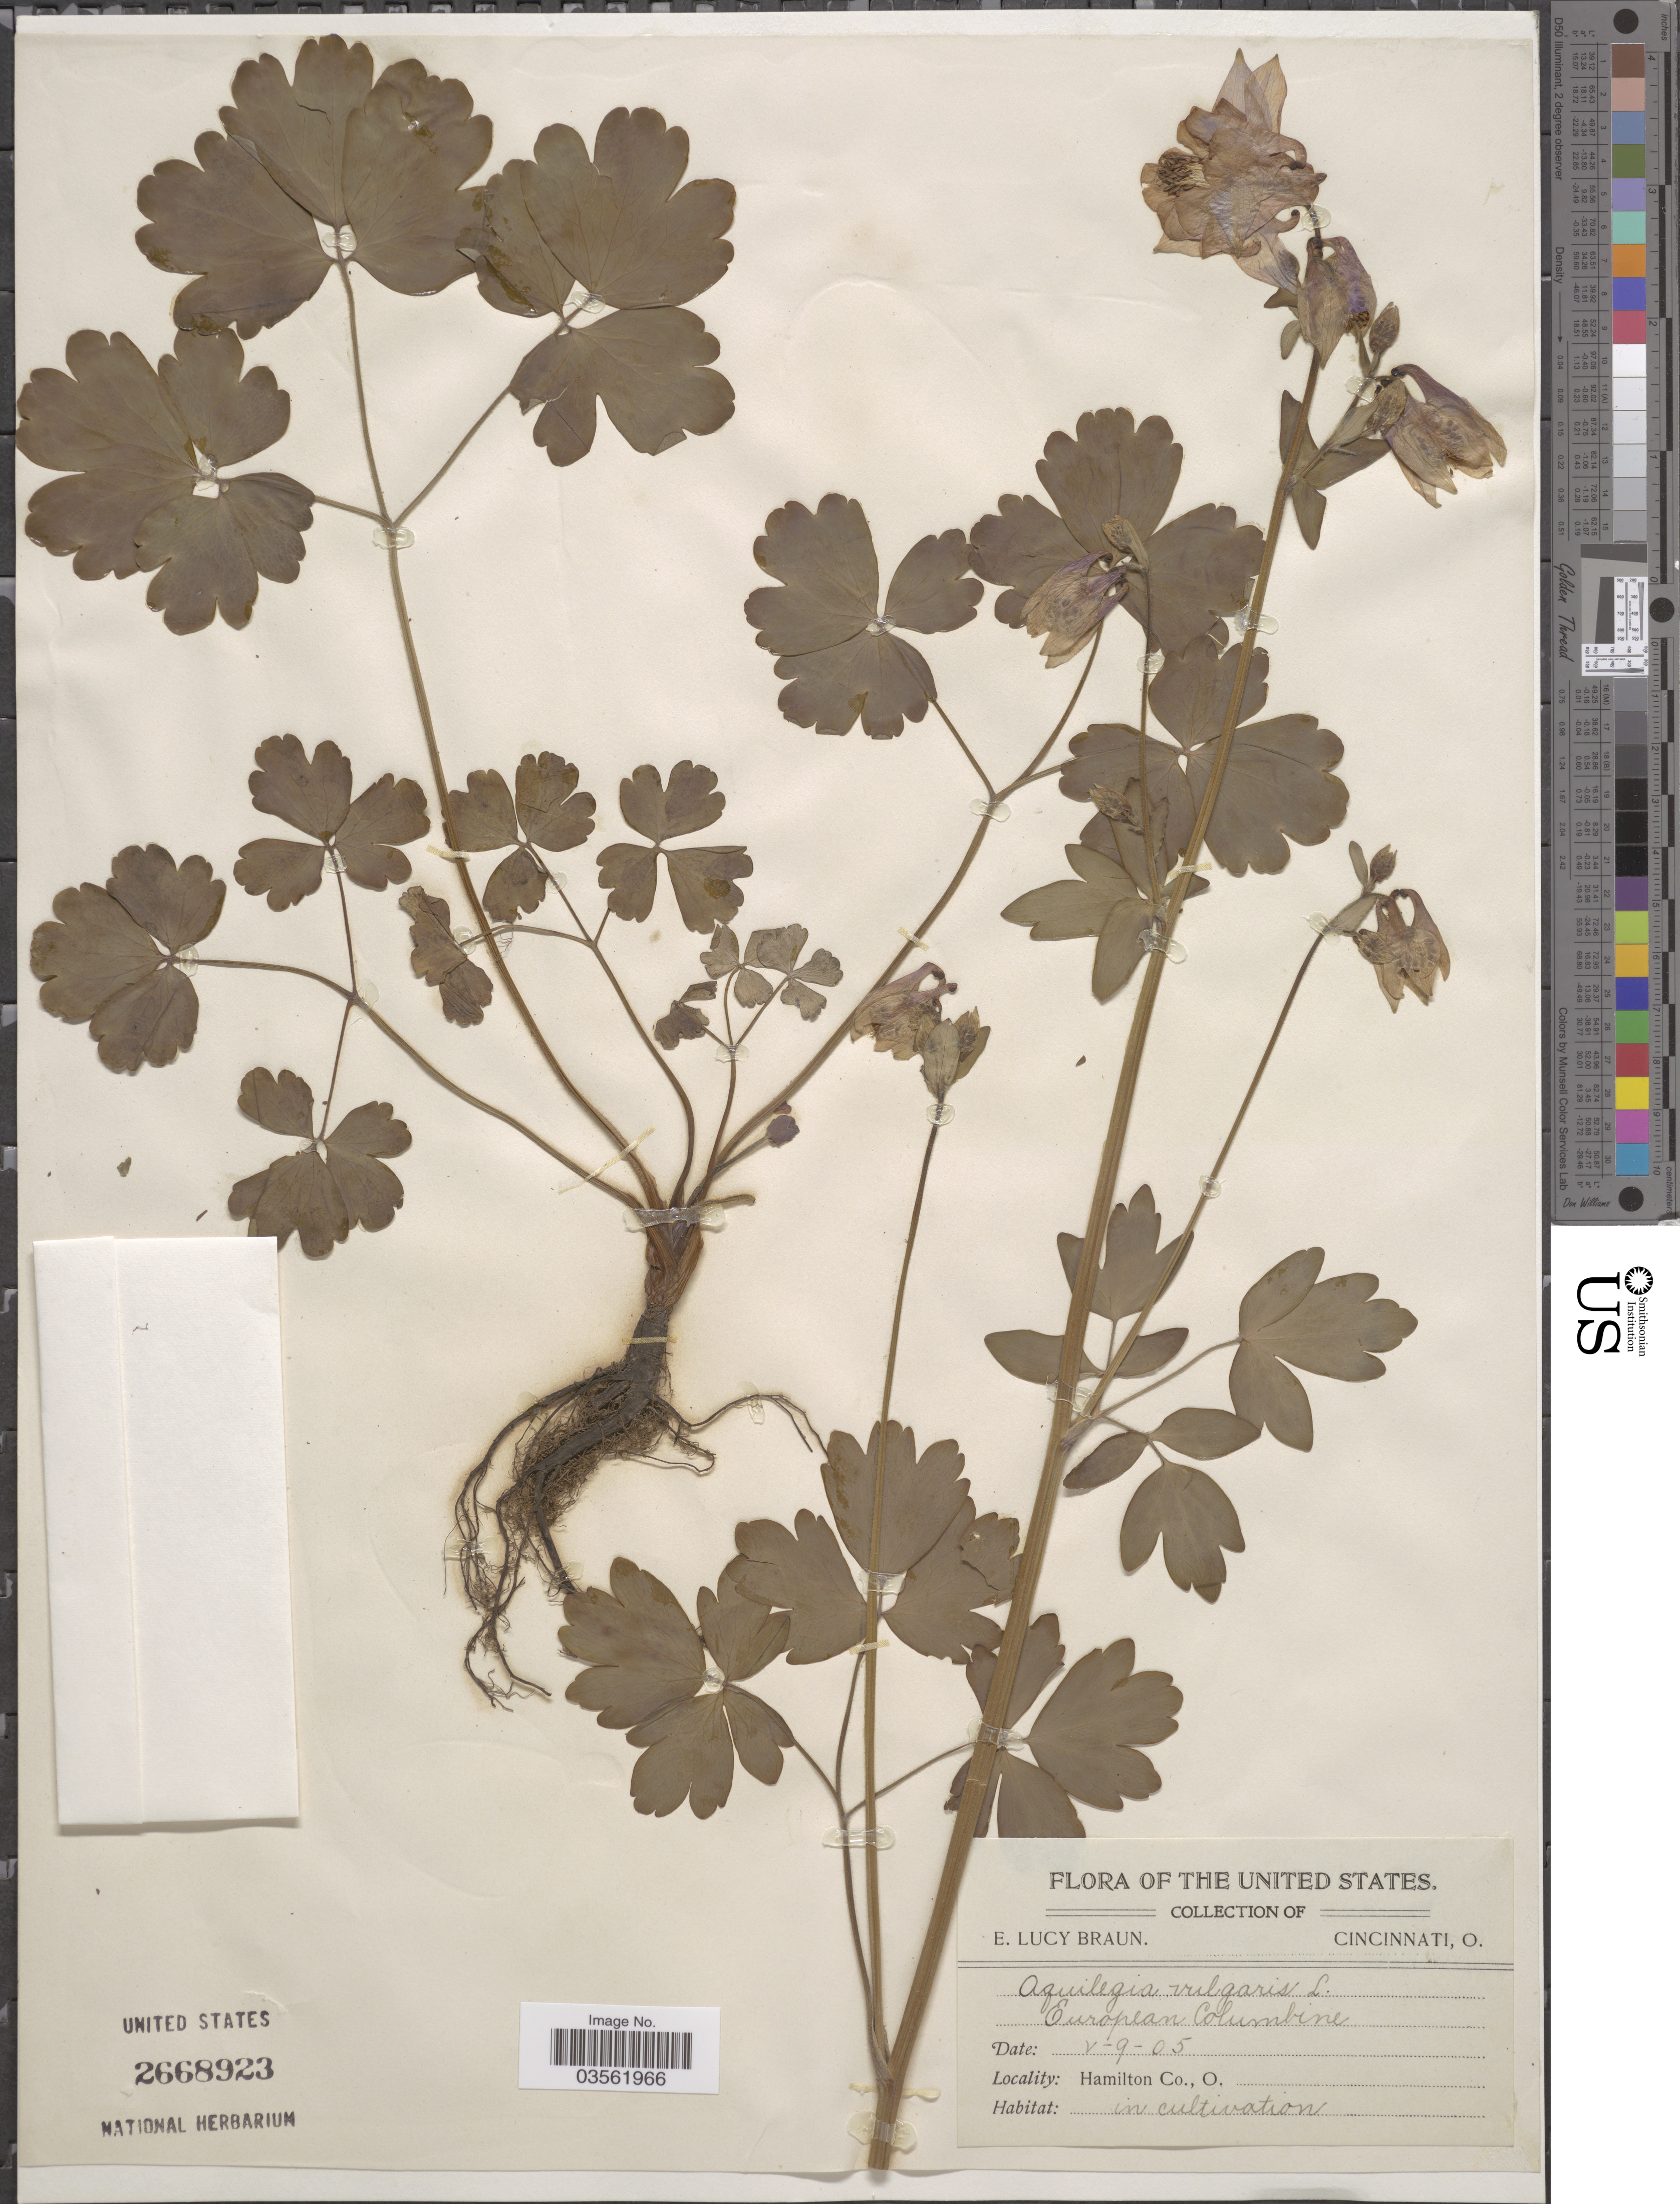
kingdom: Plantae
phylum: Tracheophyta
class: Magnoliopsida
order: Ranunculales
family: Ranunculaceae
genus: Aquilegia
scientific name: Aquilegia vulgaris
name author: L.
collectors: E. L. Braun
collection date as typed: Transcribed d/m/y: 9/5/5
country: United States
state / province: Ohio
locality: Hamilton Co.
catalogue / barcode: US 2668923